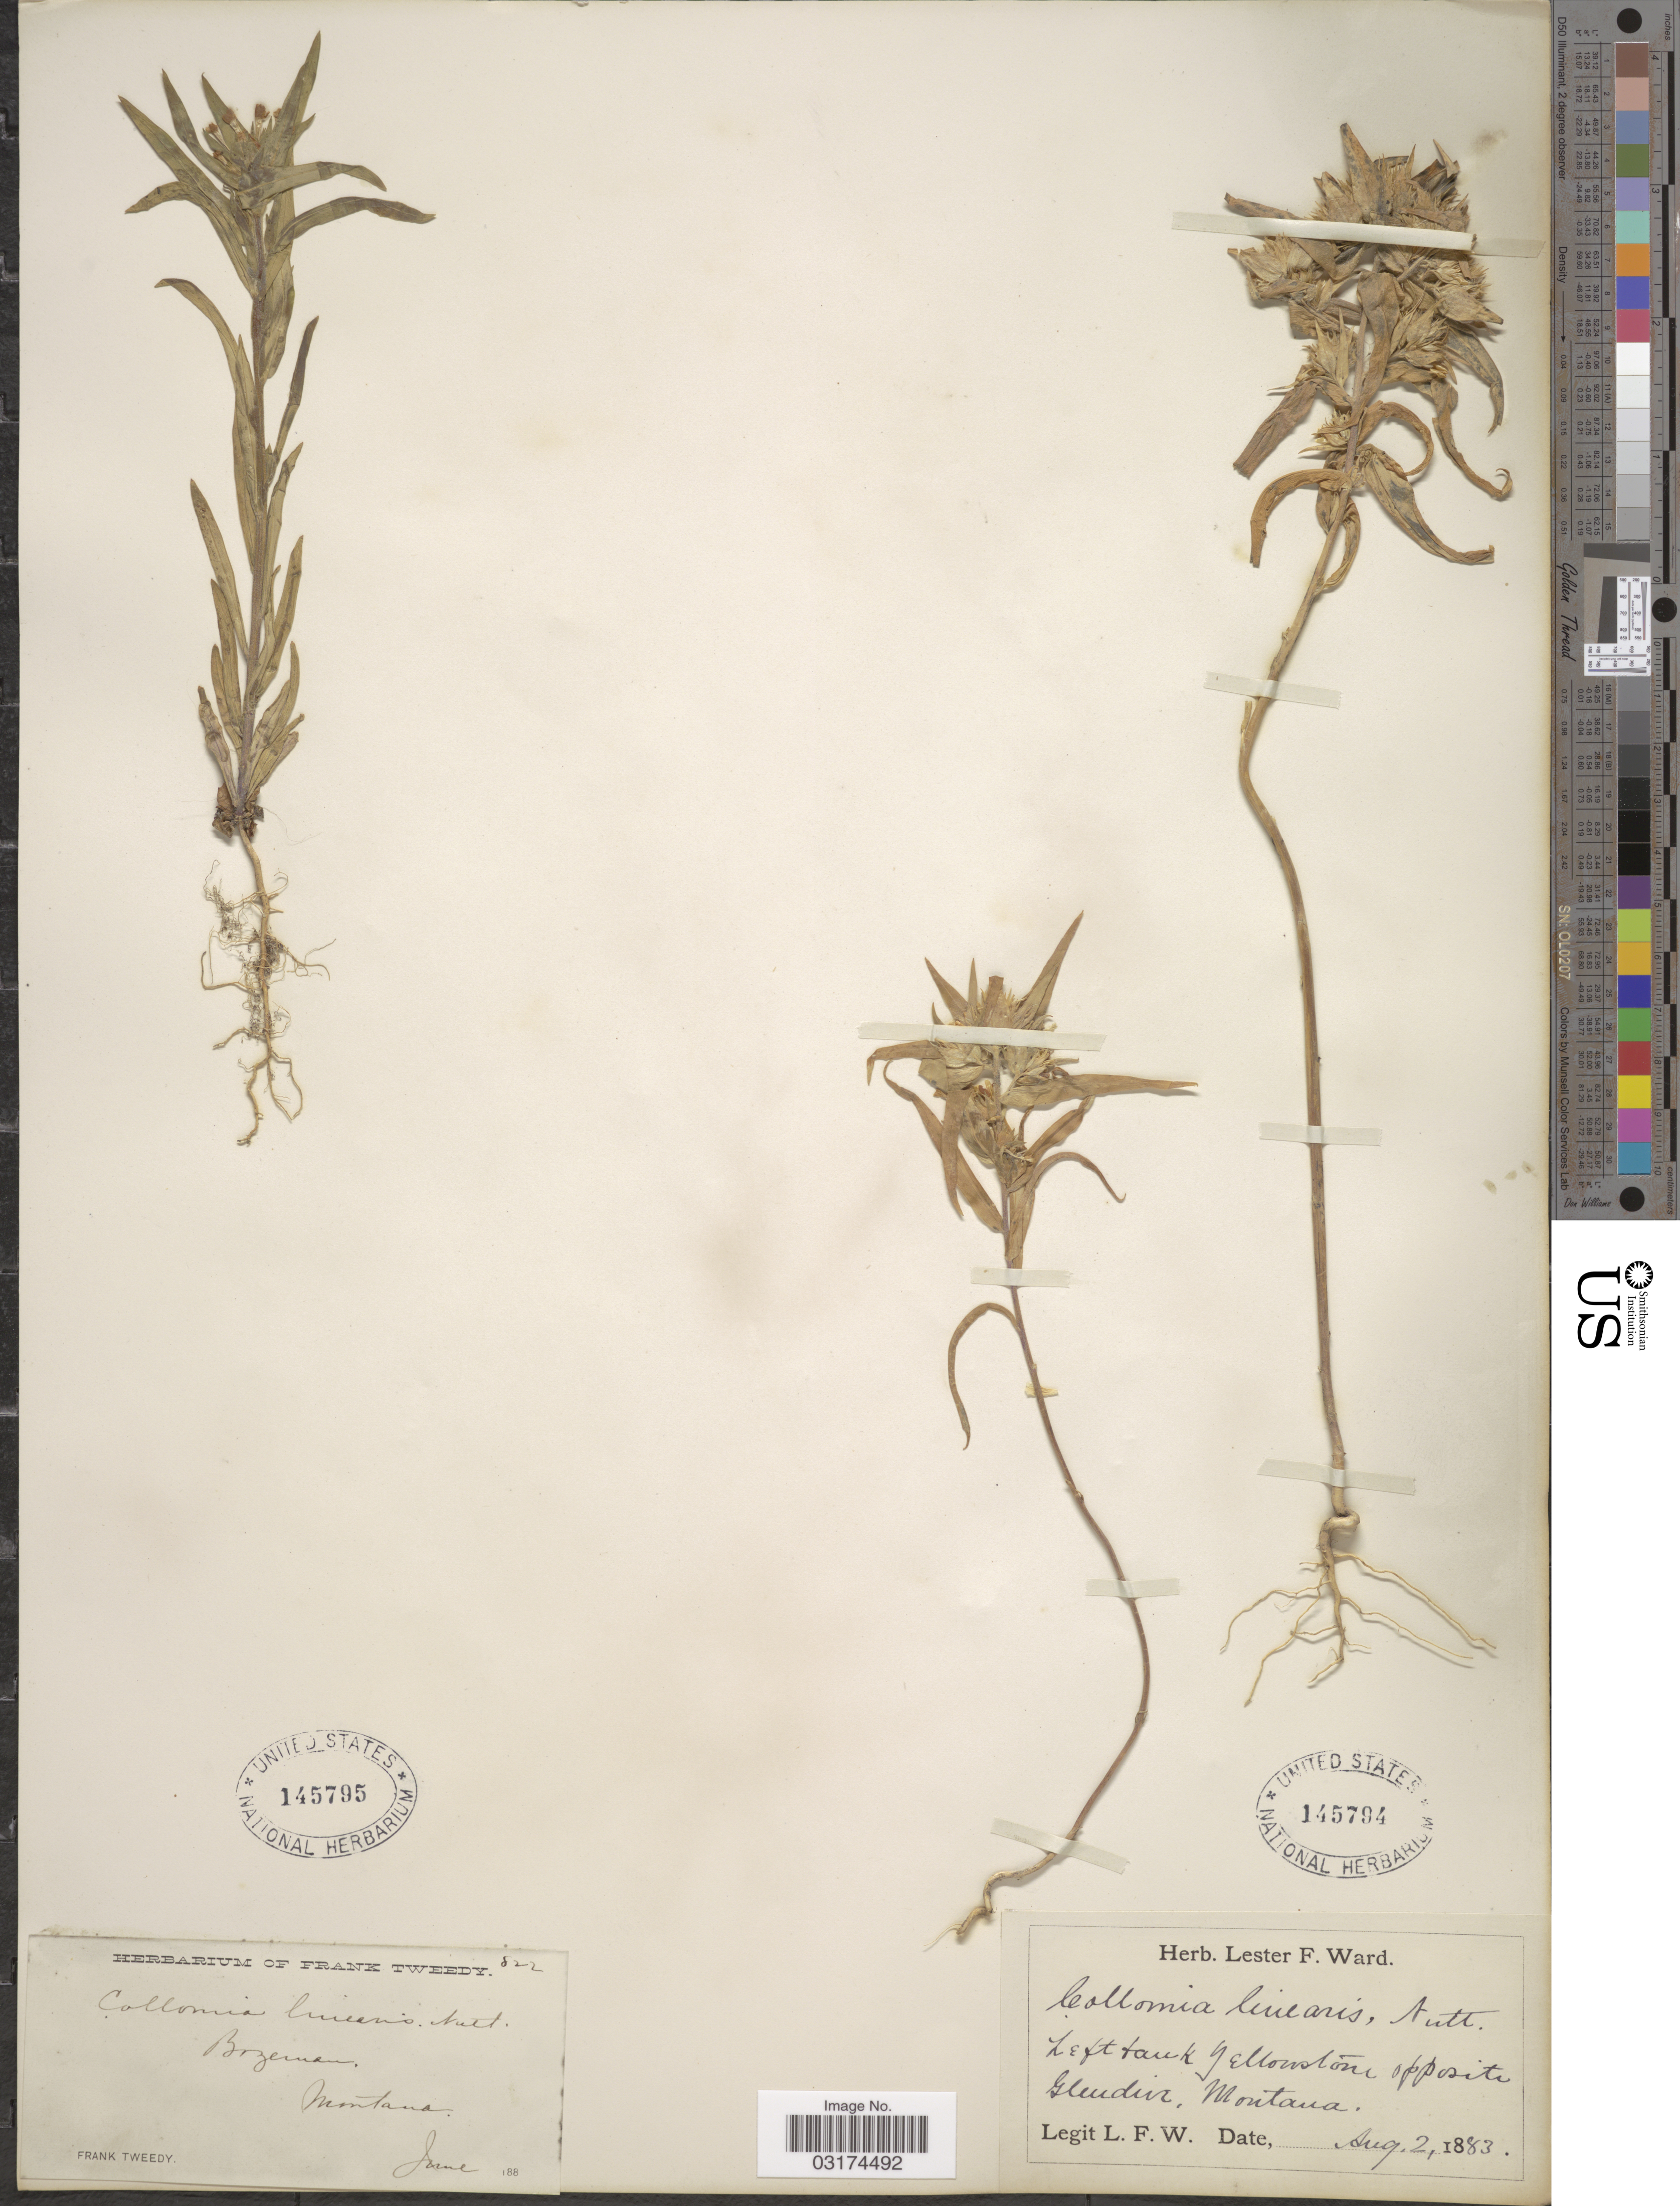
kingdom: Plantae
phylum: Tracheophyta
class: Magnoliopsida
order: Ericales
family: Polemoniaceae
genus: Collomia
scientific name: Collomia linearis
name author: Nutt.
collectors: L. F. Ward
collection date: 1883-08-02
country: United States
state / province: Montana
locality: Left tank Yellowstone opposite Glendive.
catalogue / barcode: US 145794-2